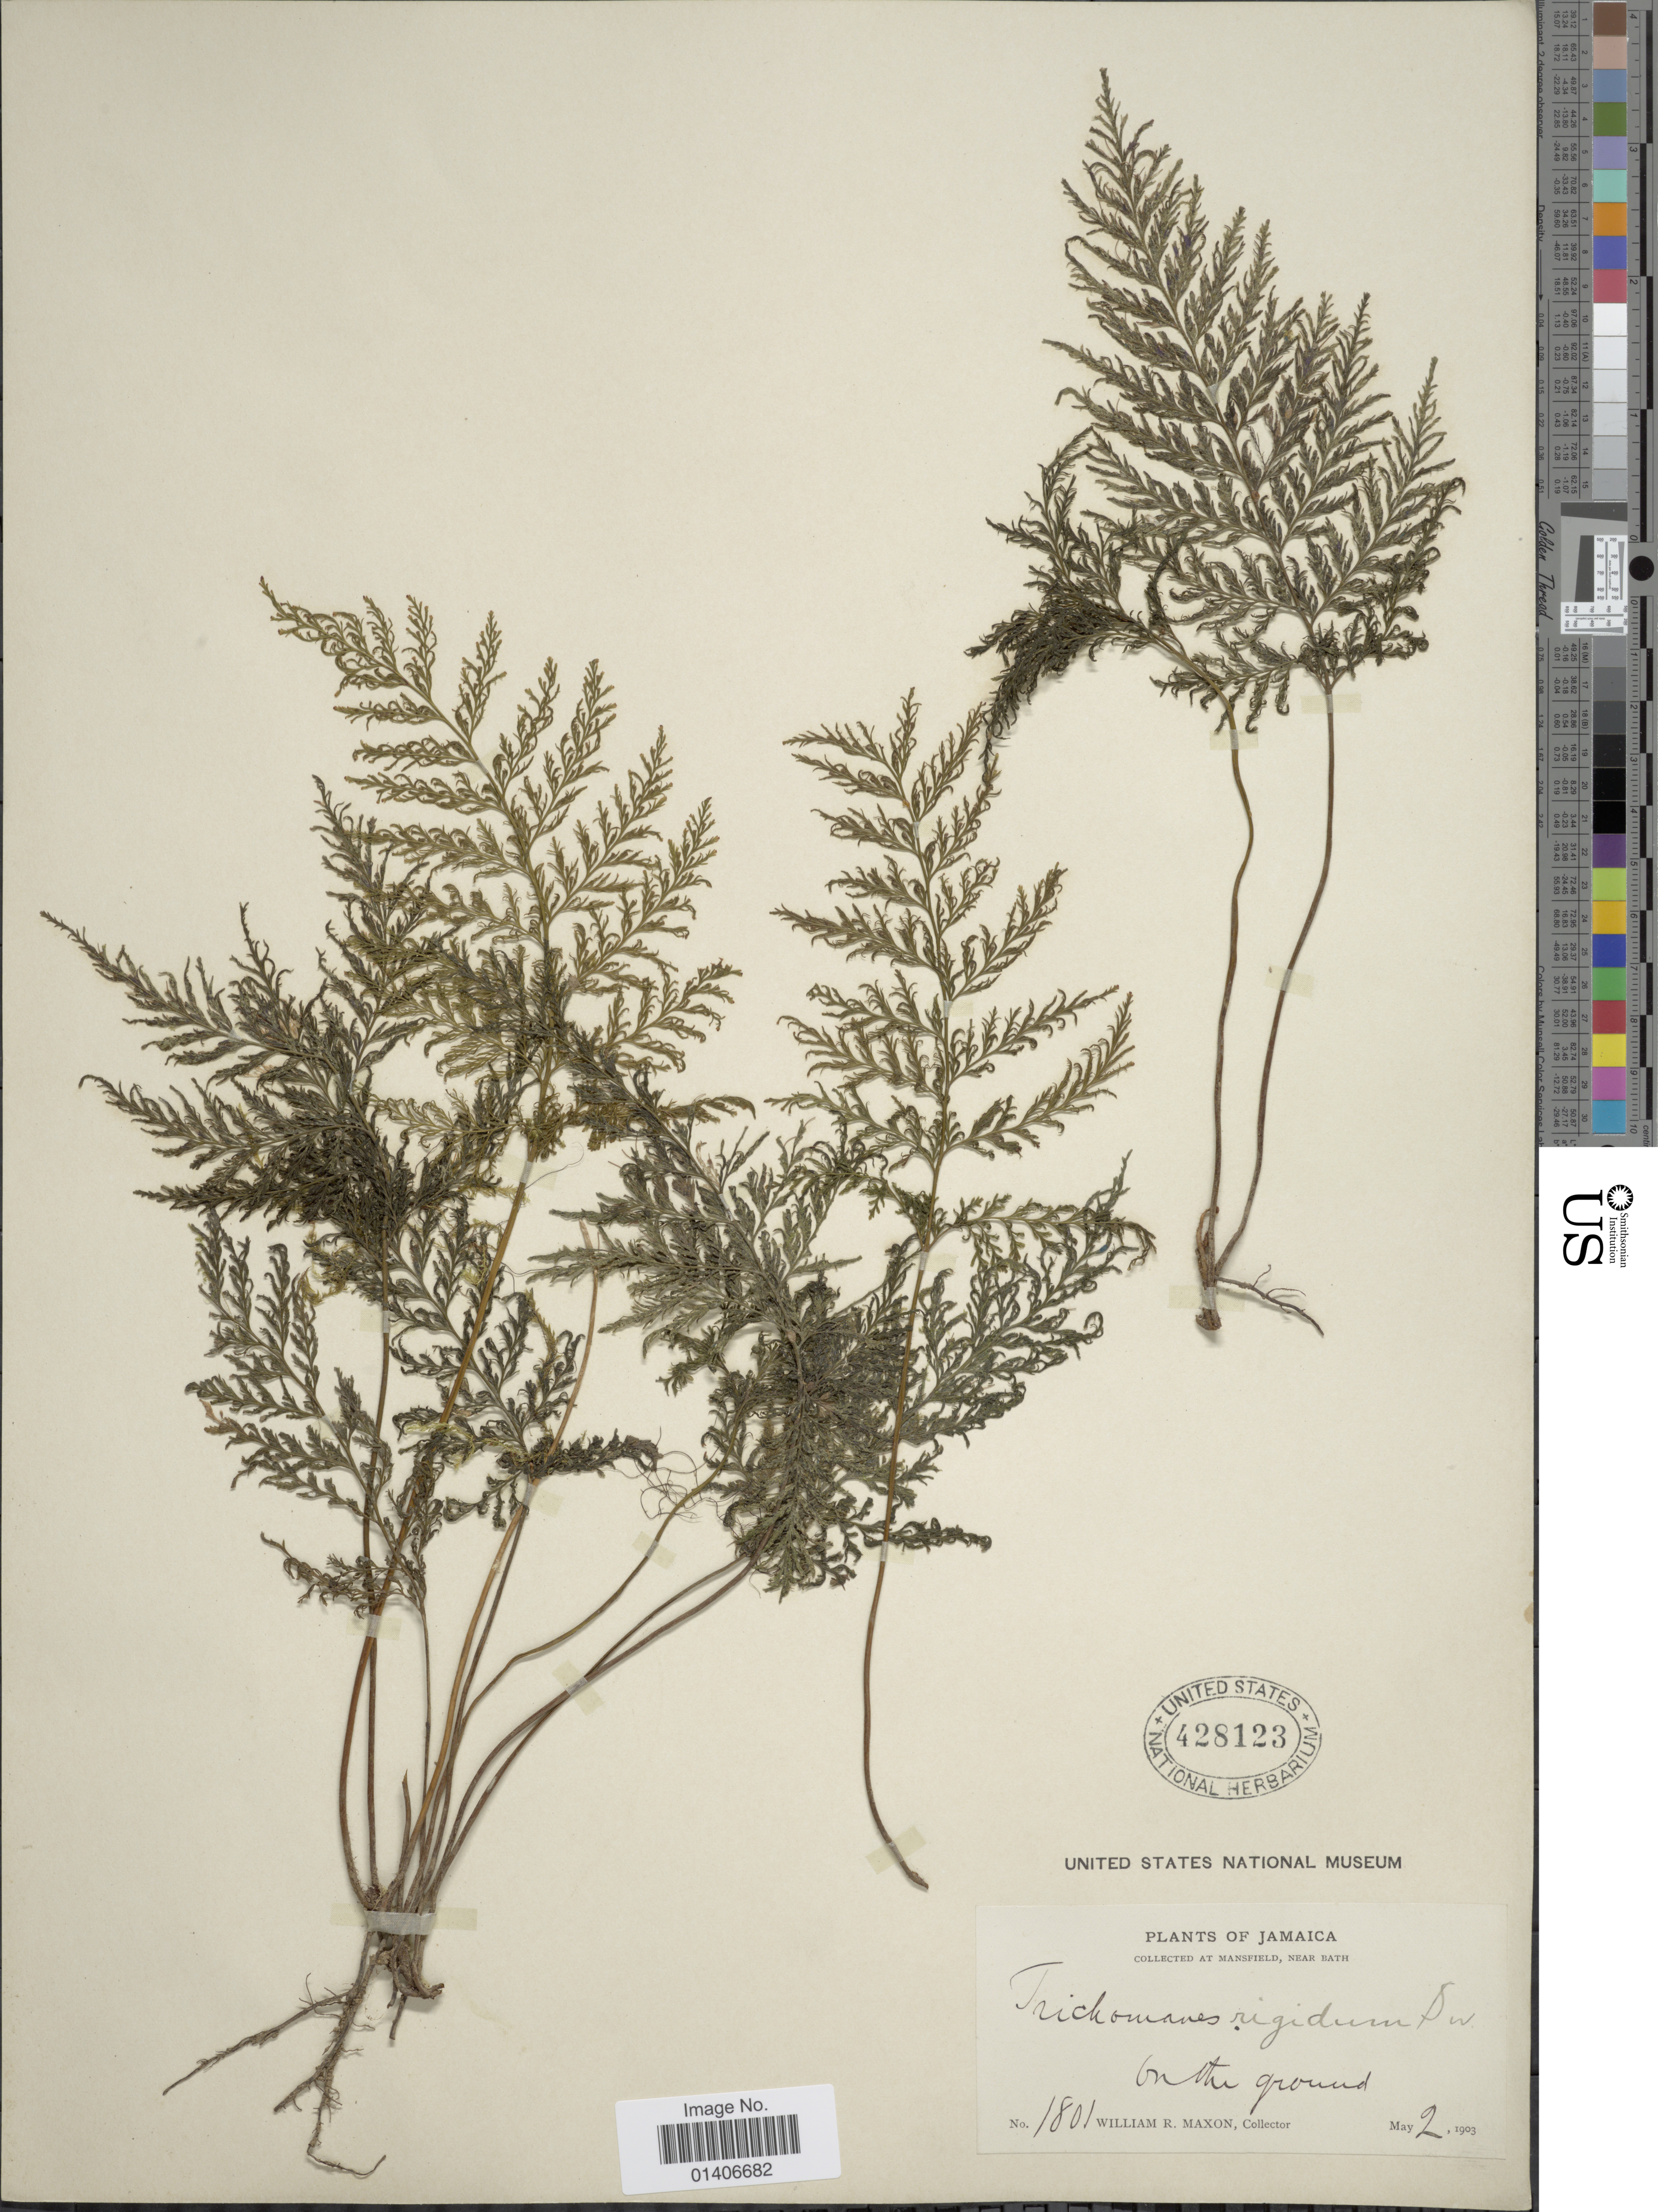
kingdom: Plantae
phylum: Tracheophyta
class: Polypodiopsida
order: Hymenophyllales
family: Hymenophyllaceae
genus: Abrodictyum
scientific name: Abrodictyum rigidum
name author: (Sw.) Ebihara & Dubuisson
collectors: W. R. Maxon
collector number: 1801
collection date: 1903-05-02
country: Jamaica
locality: At Mansfield, near Bath, on the ground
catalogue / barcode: US 428123